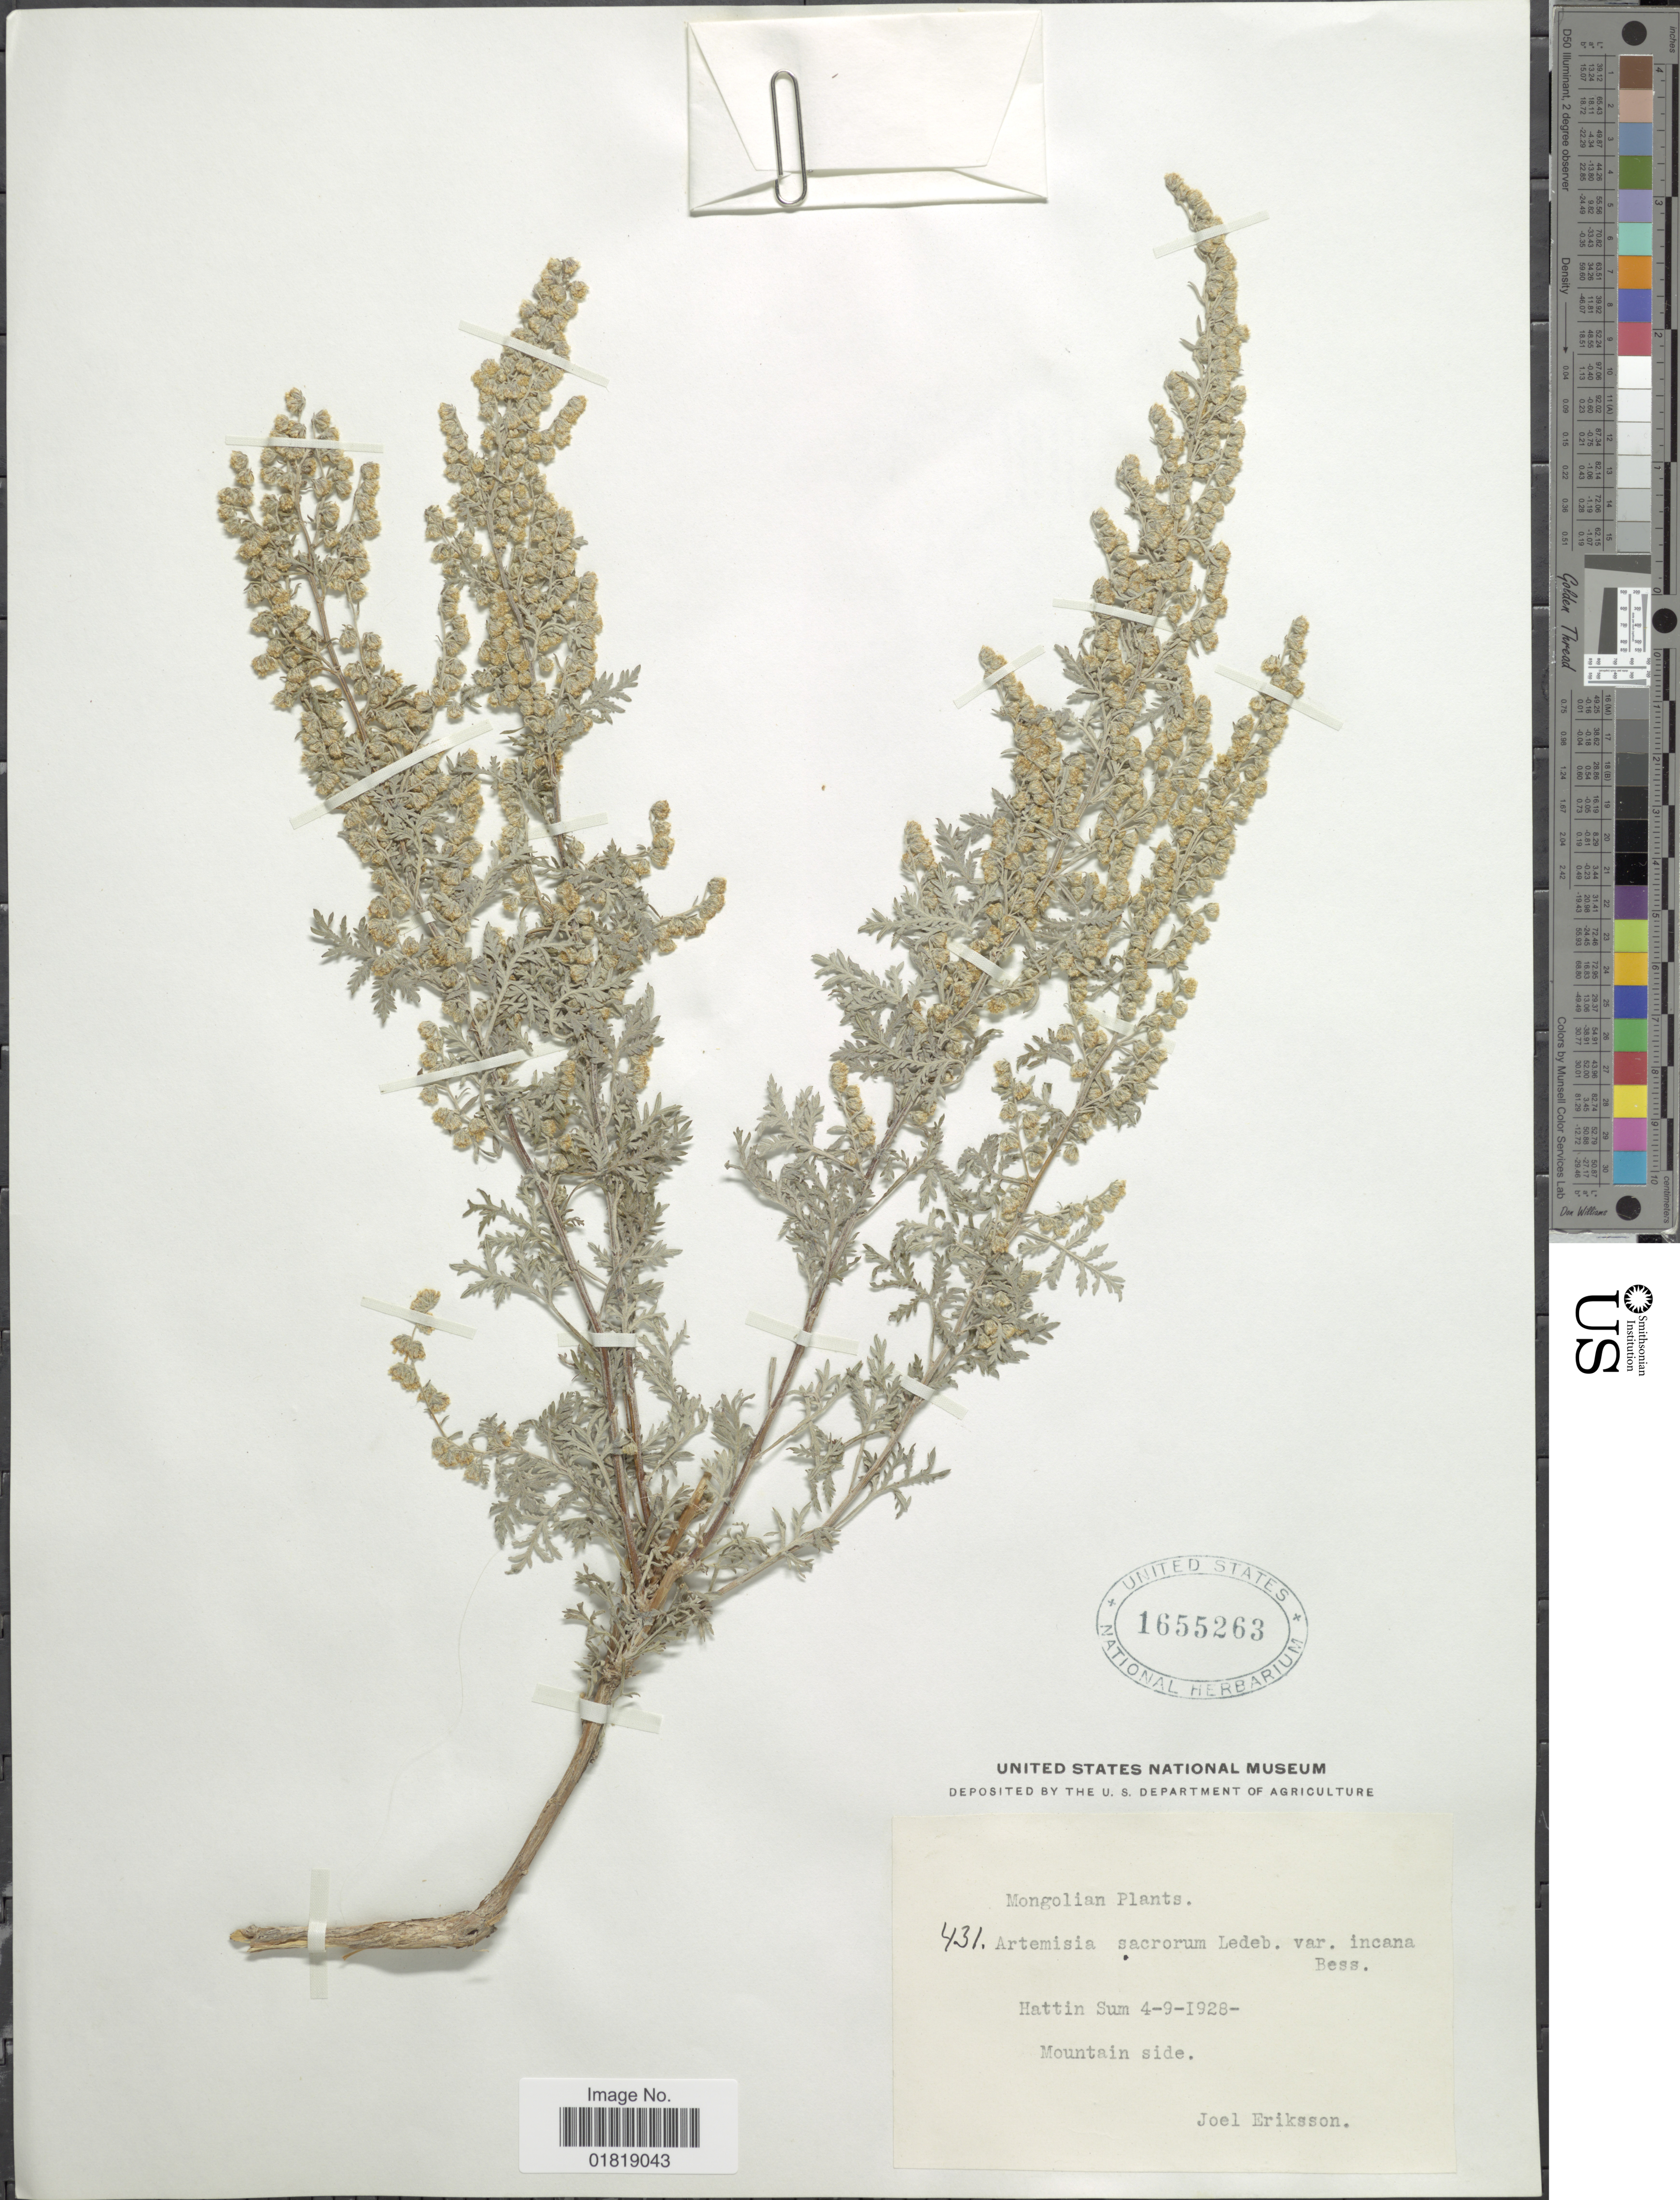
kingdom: Plantae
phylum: Tracheophyta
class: Magnoliopsida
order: Asterales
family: Asteraceae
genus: Artemisia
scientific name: Artemisia sacrorum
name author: Ledeb.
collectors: J. Eriksson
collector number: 431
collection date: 1928-09-04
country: Mongolia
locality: Hattin Sum, Mountain side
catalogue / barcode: US 1655263